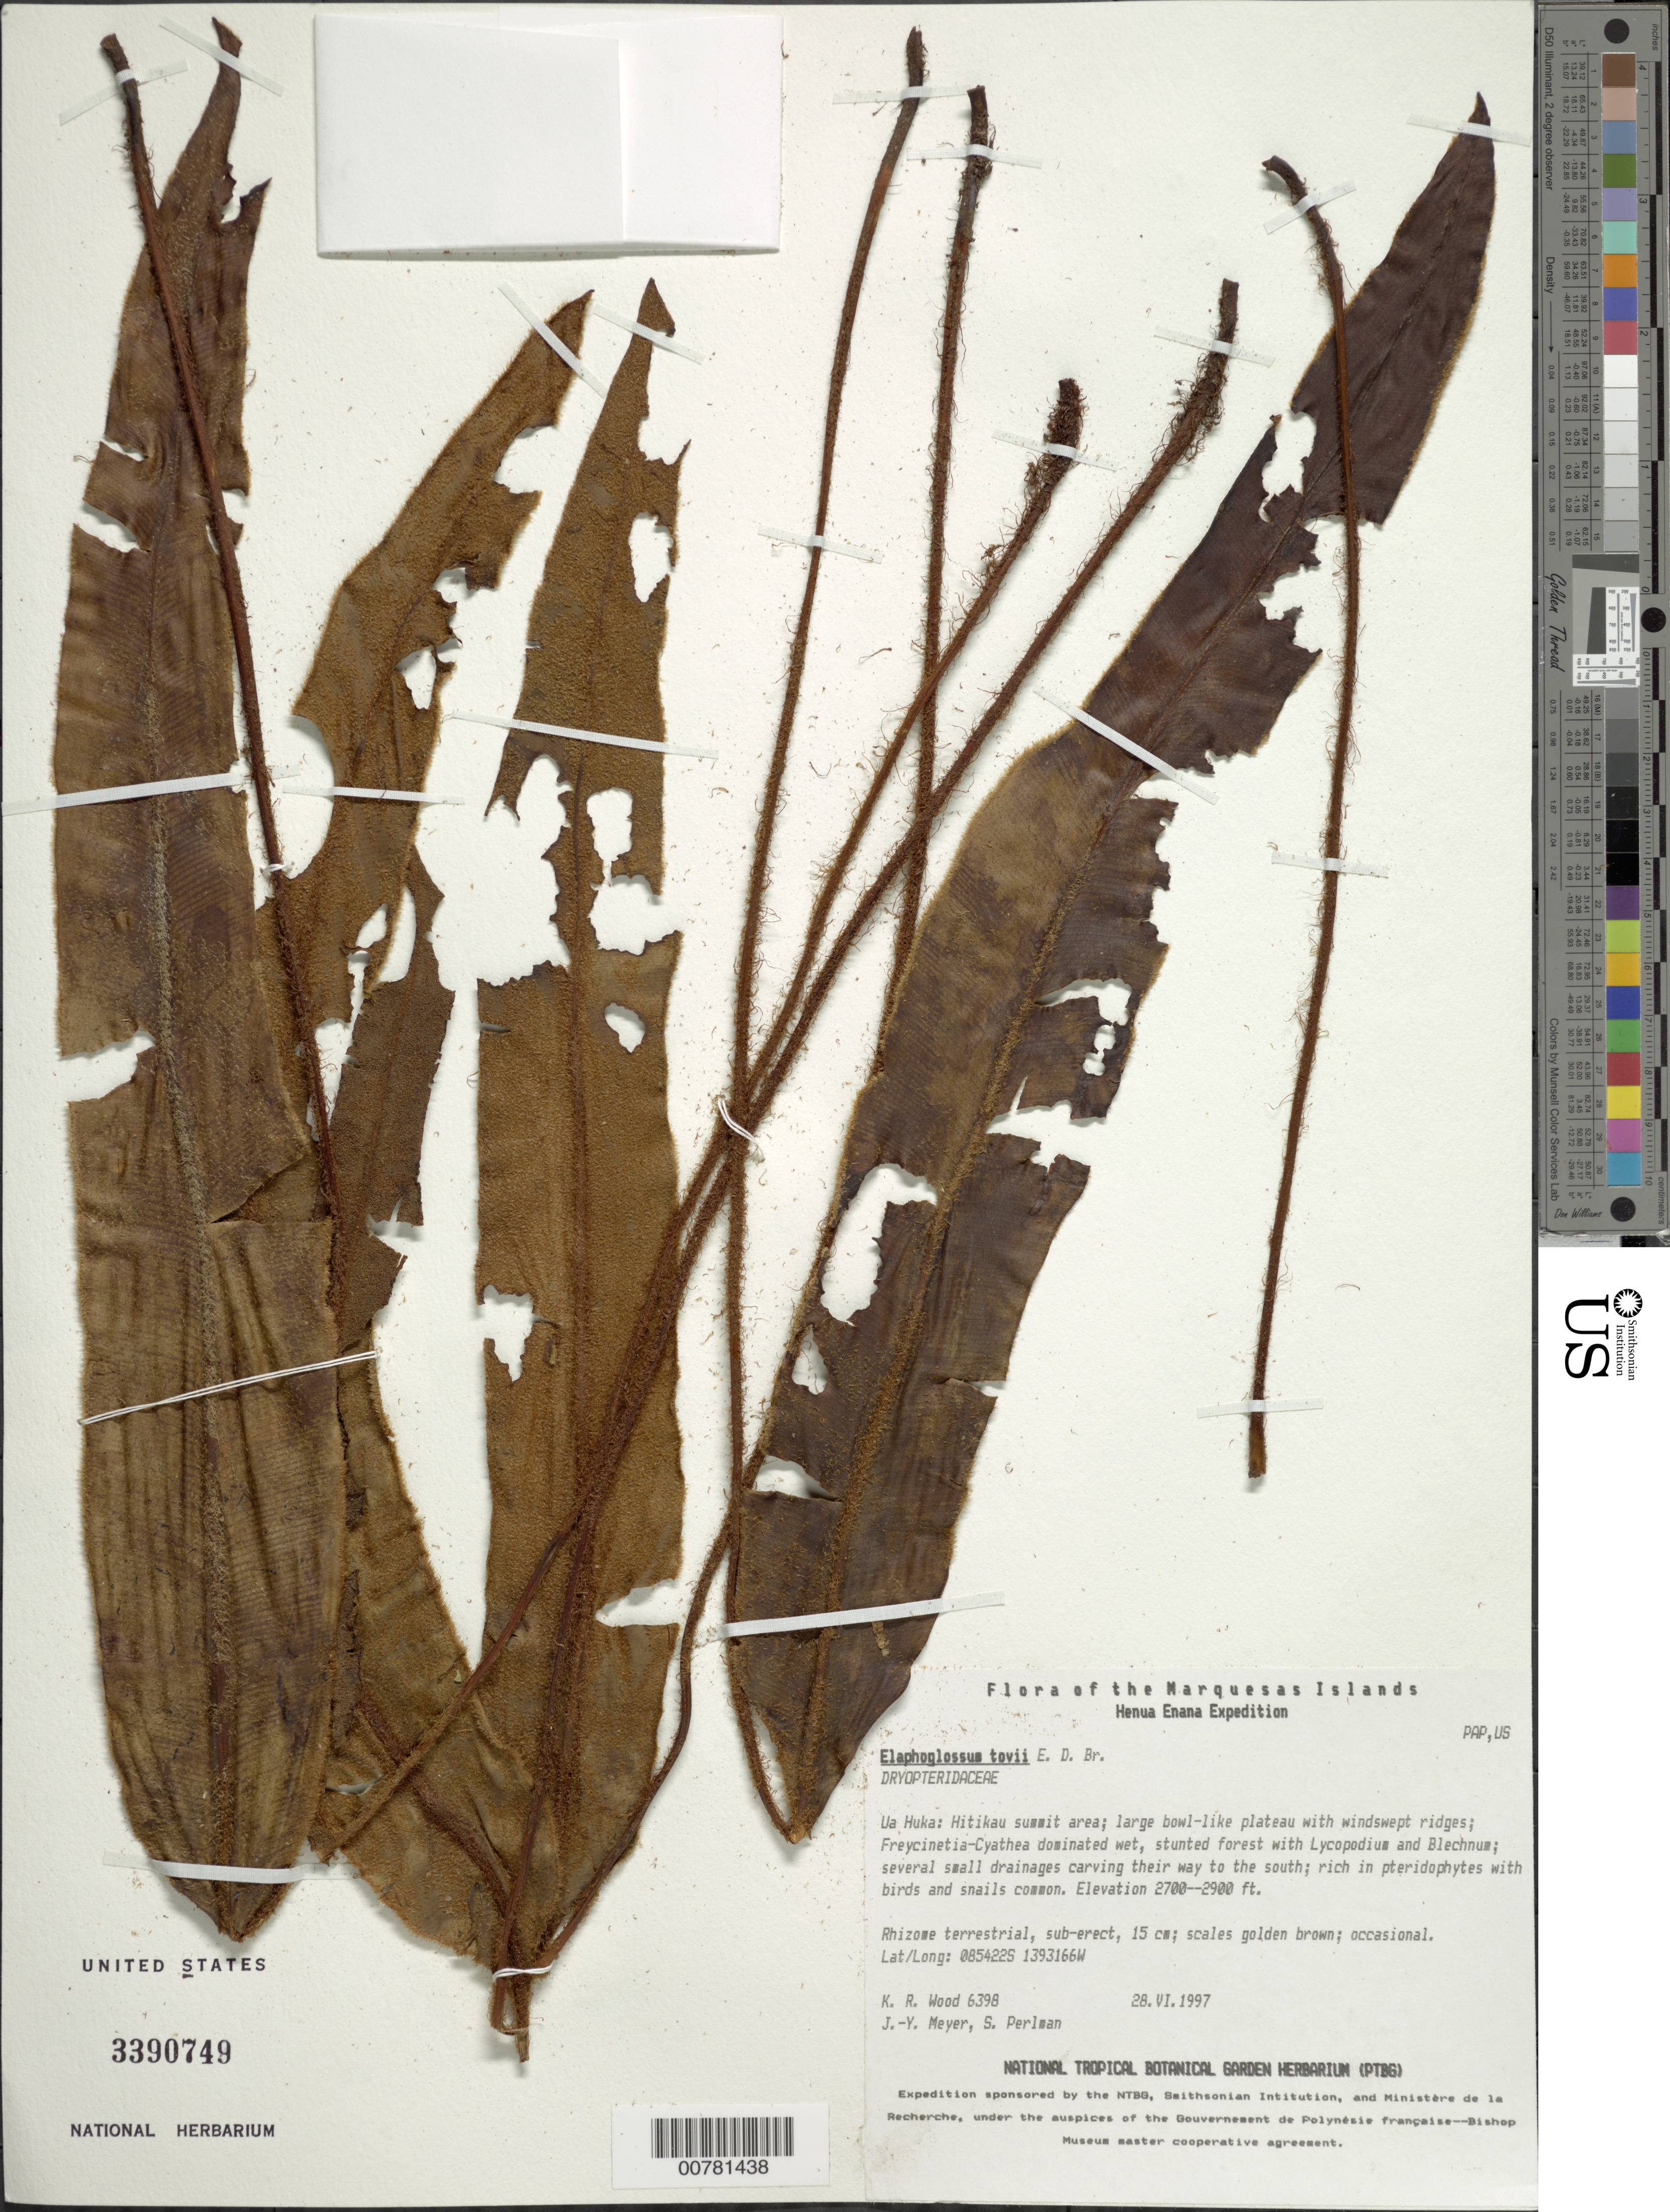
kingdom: Plantae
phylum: Tracheophyta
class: Polypodiopsida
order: Polypodiales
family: Dryopteridaceae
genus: Elaphoglossum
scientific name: Elaphoglossum tovii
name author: E.D. Br.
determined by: Lorence, David H., (PTBG), National Tropical Botanical Garden (UNITED STATES)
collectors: K. R. Wood, J.-Y. Meyer & S. P. Perlman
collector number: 6398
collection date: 1997-06-28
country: French Polynesia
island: Ua Huka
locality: Hitikau summit area, large bowl-like plateau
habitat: Windswept ridges. Freycinetia - Cyathea dominated wet stunted forest, rich in pteridophytes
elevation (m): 823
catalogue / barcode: US 3390749